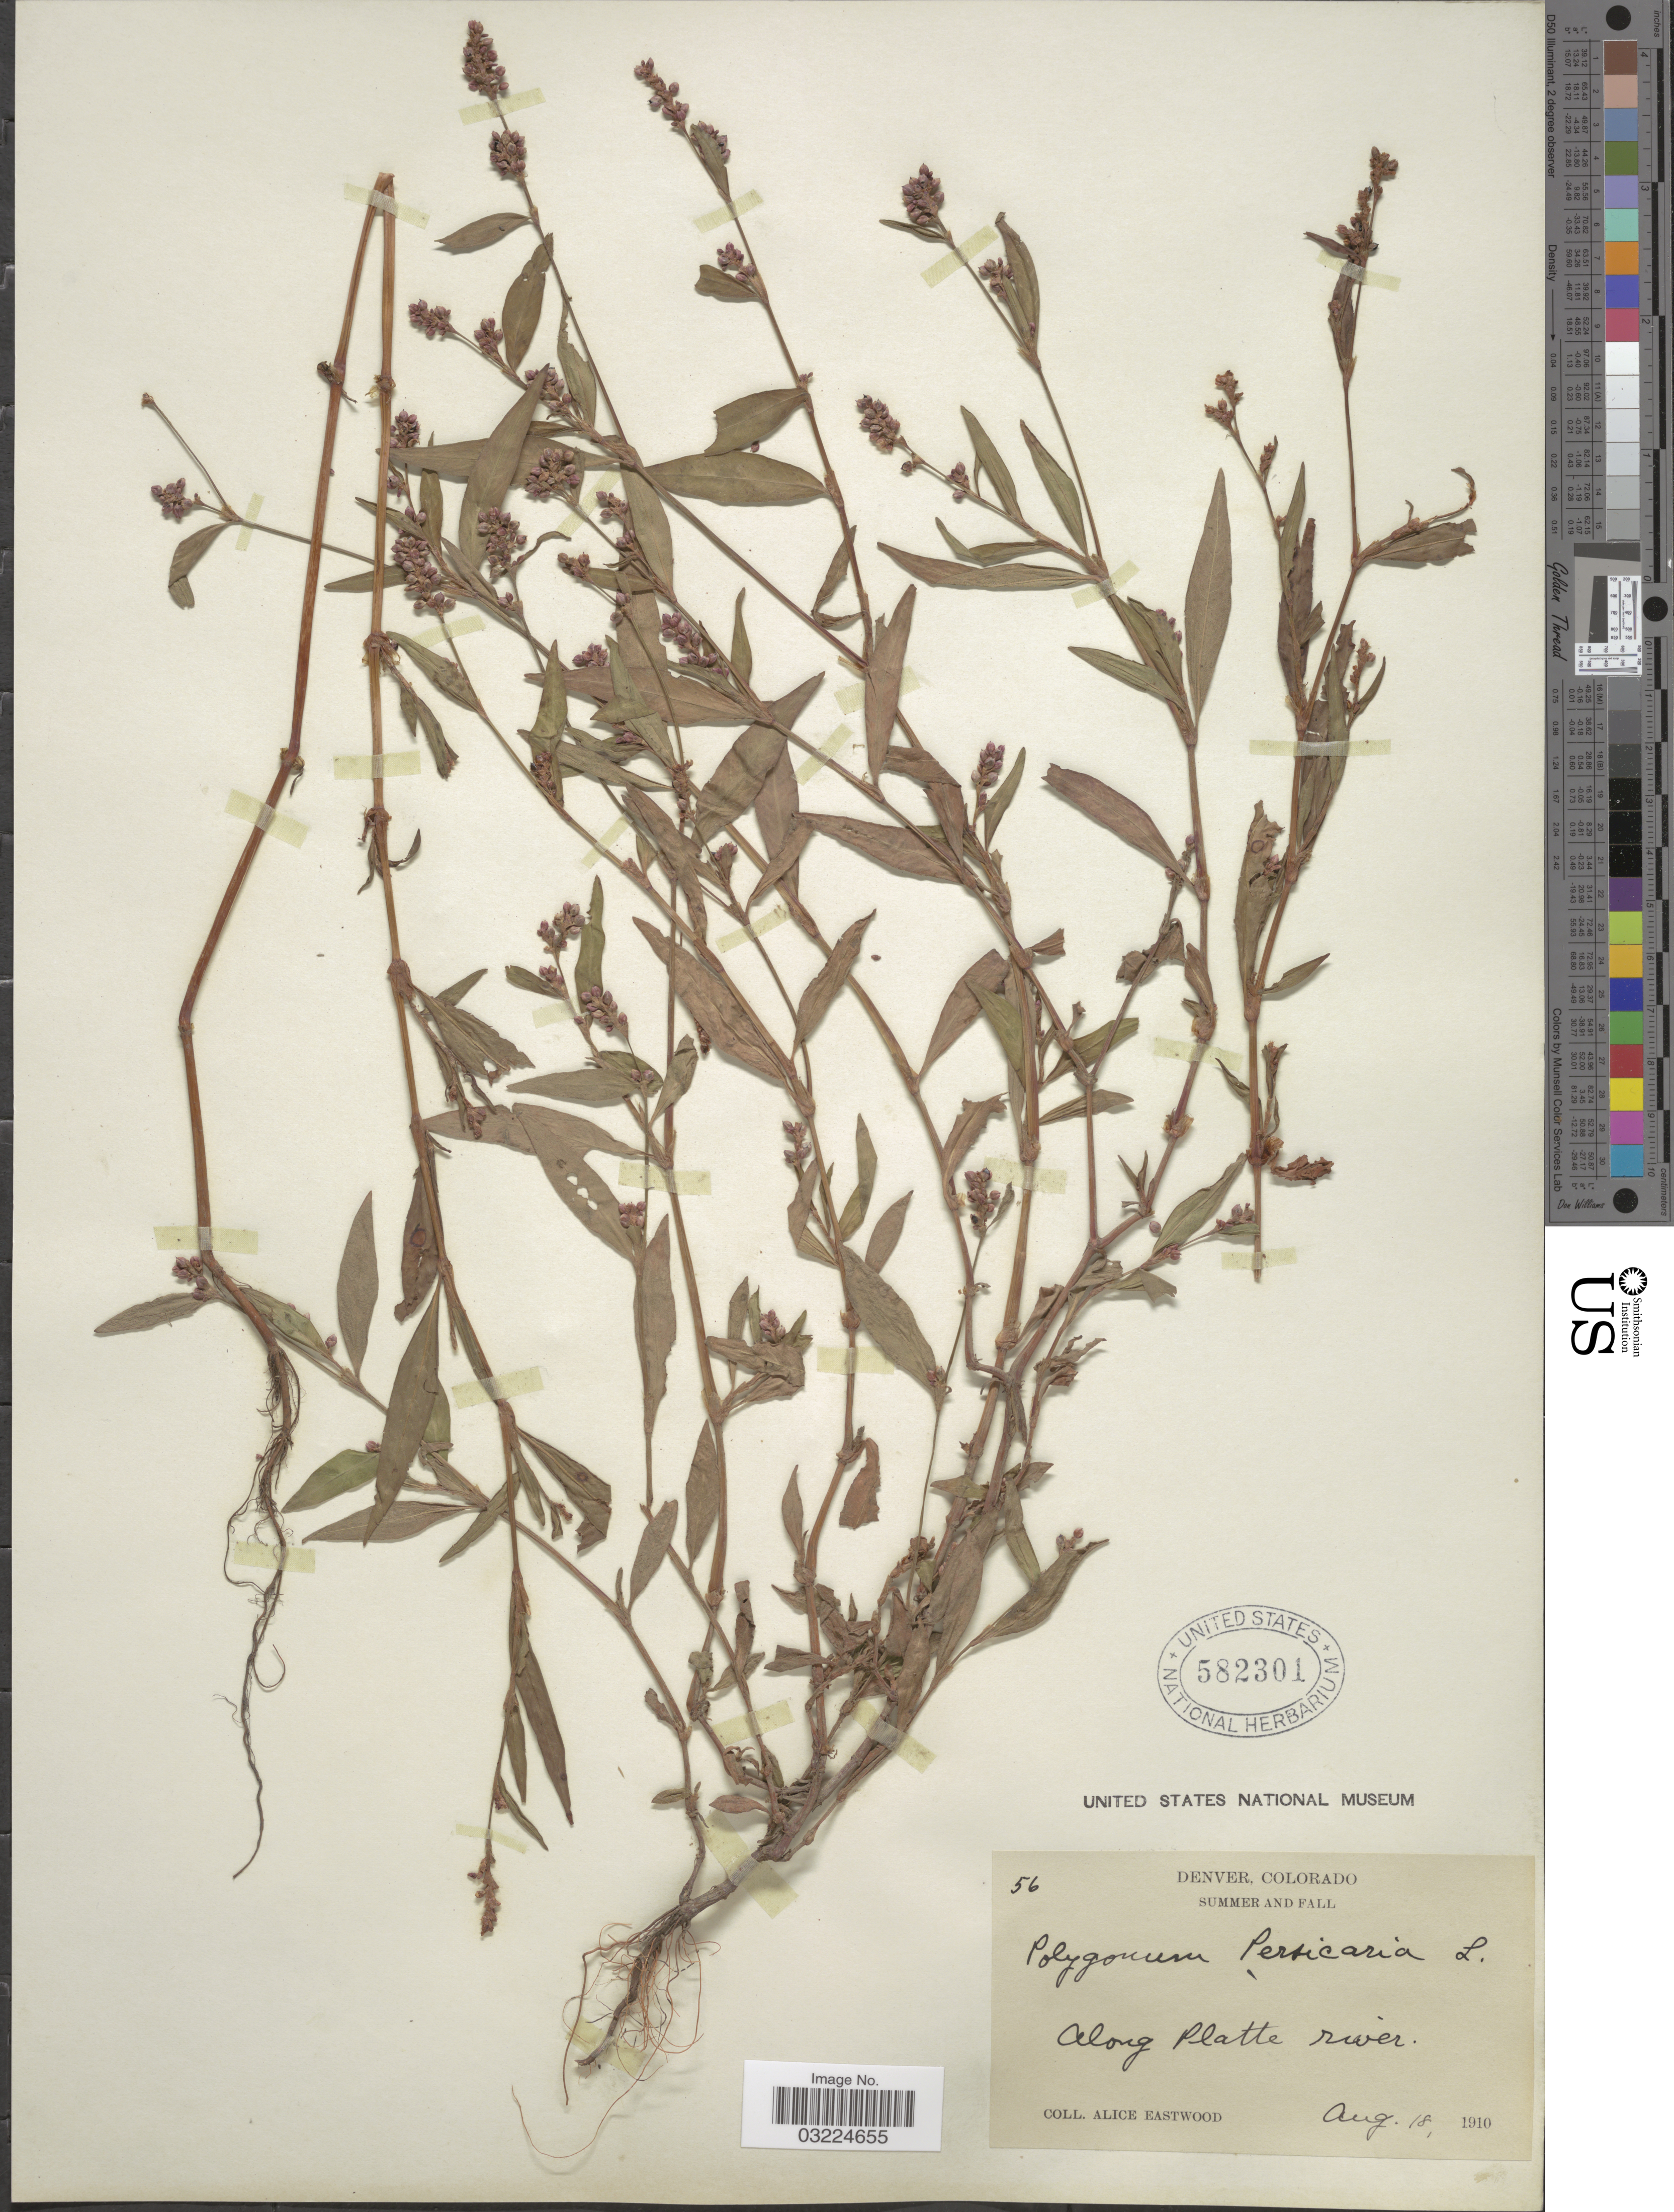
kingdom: Plantae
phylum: Tracheophyta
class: Magnoliopsida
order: Caryophyllales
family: Polygonaceae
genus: Persicaria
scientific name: Persicaria maculosa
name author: S.F. Gray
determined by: Atha, D. E.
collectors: A. Eastwood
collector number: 56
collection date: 1910-08-18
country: United States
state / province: Colorado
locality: Denver. Along Platte river.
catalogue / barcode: US 582301